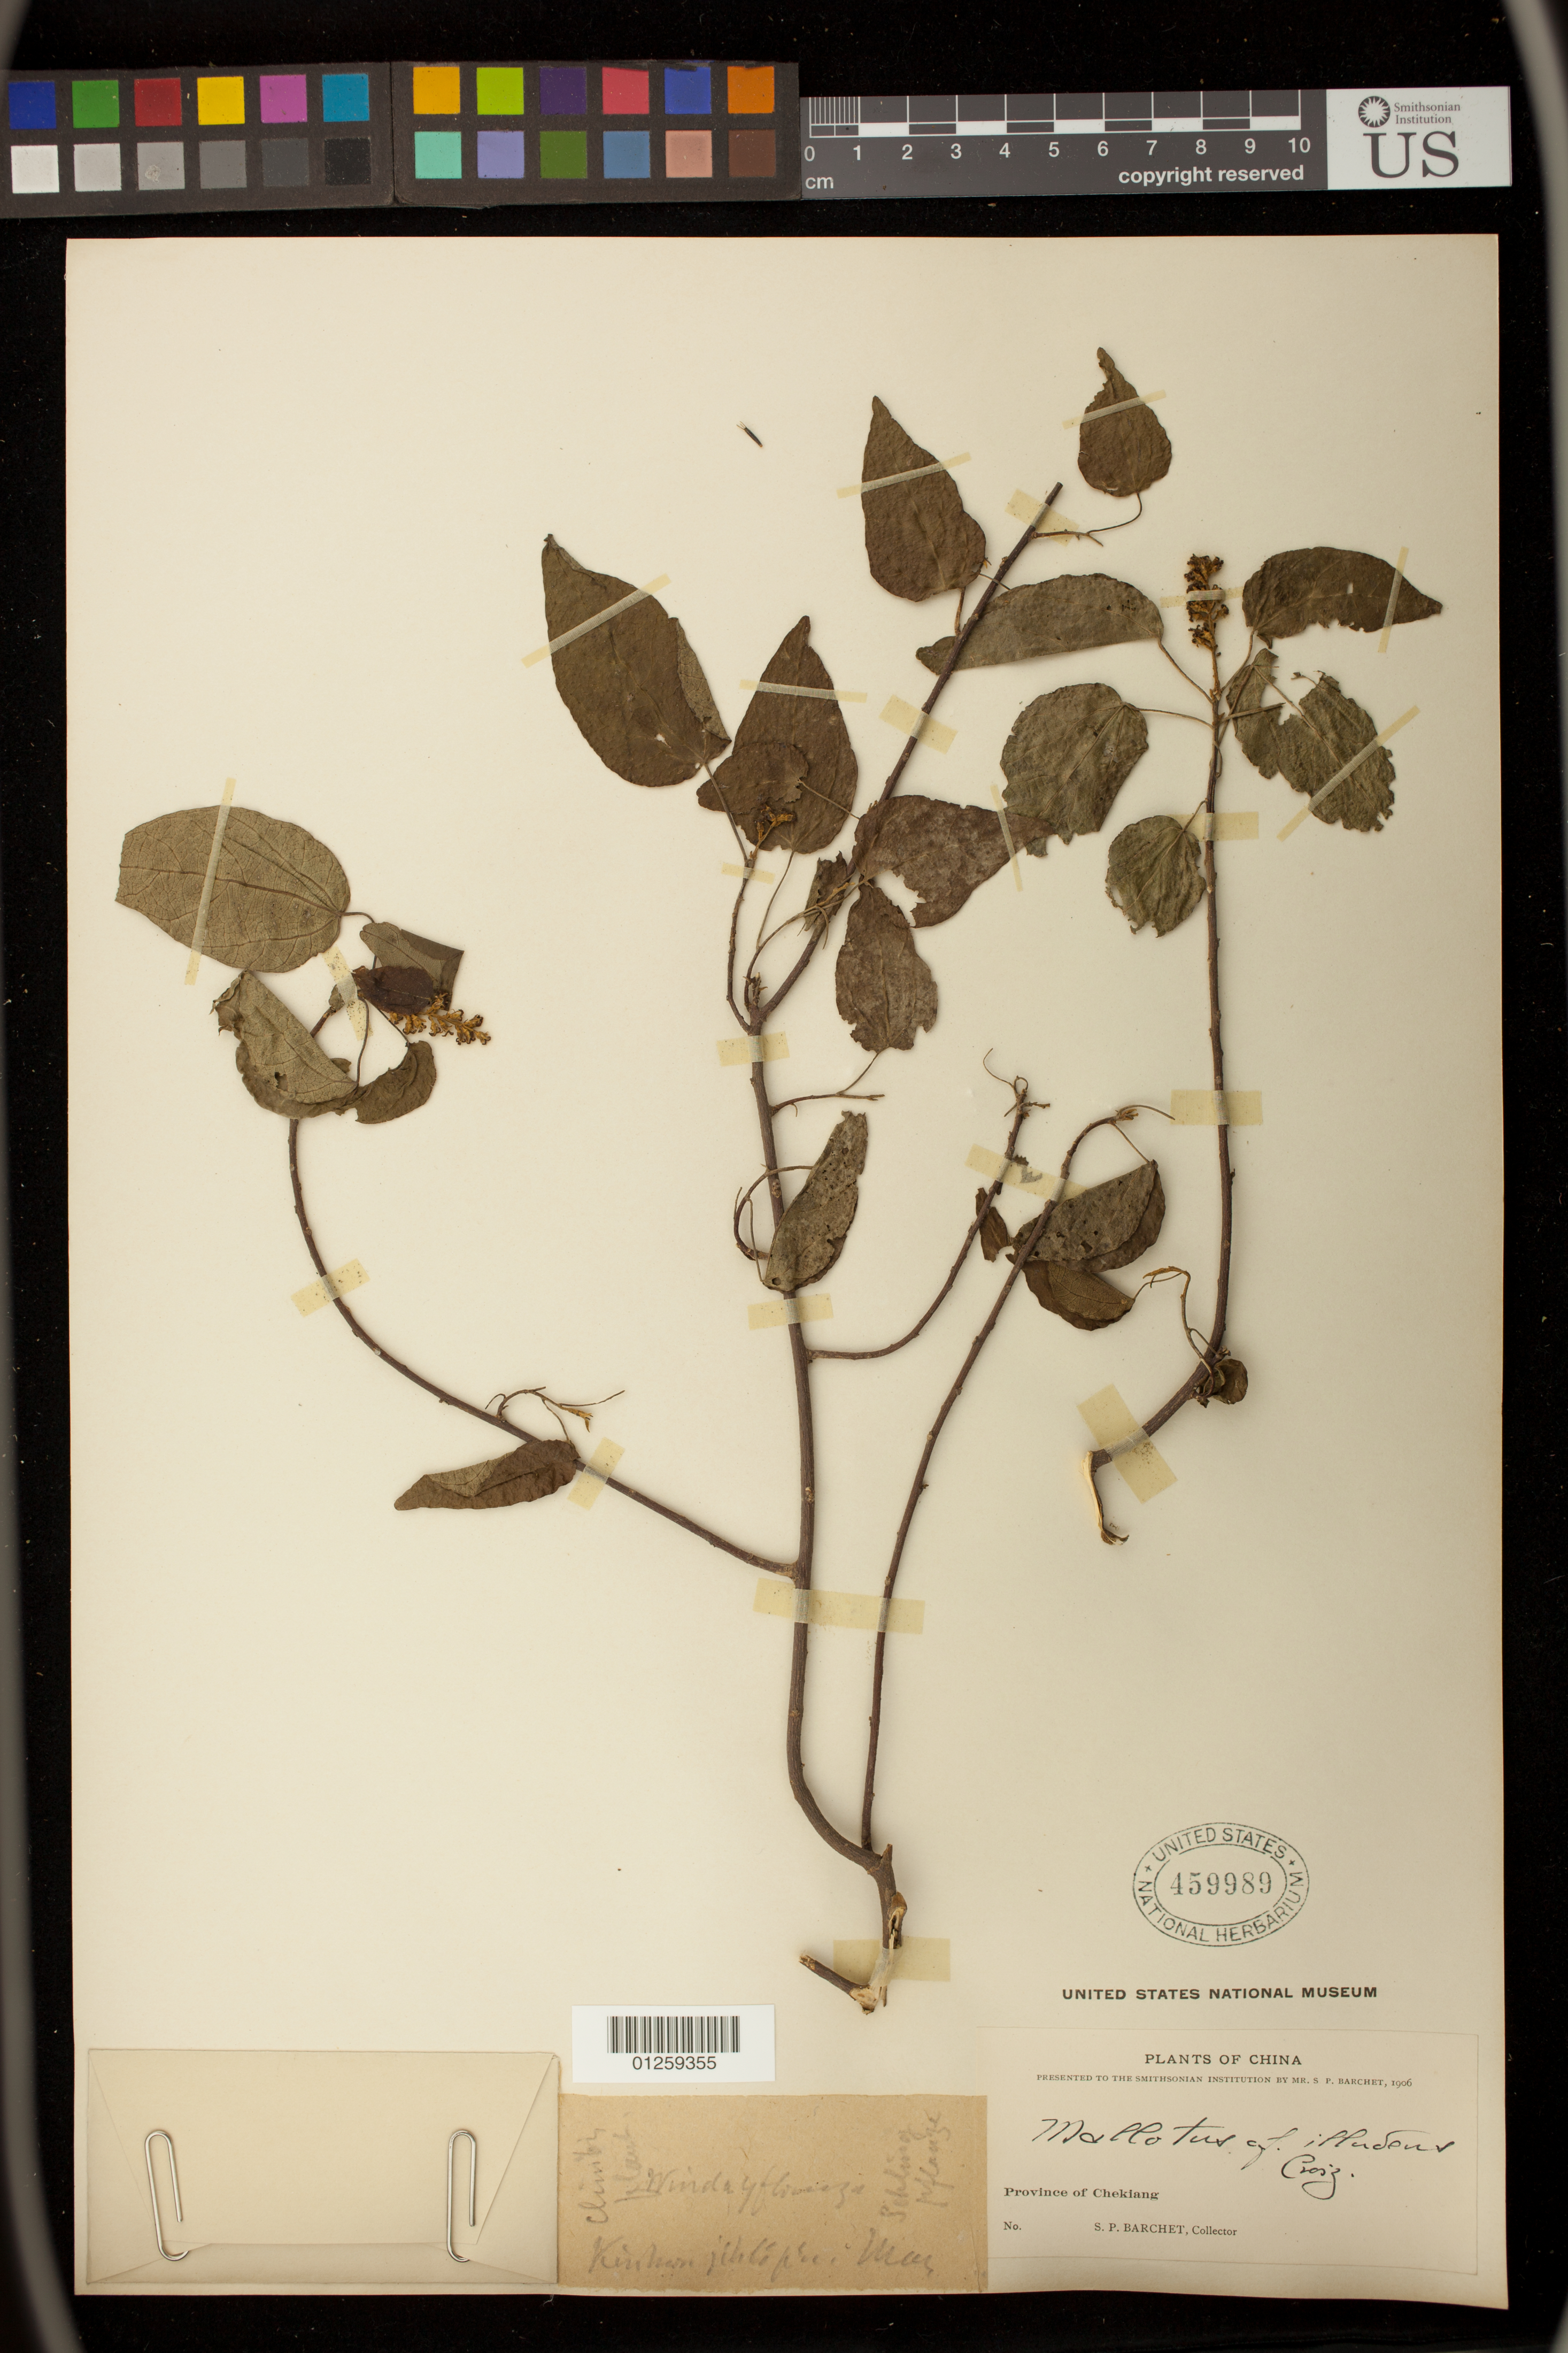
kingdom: Plantae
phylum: Tracheophyta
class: Magnoliopsida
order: Malpighiales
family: Euphorbiaceae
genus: Mallotus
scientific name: Mallotus repandus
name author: (Rottler) Müll. Arg.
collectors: S. P. Barchet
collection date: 1906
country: China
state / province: Zhejiang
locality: Province of Chekiang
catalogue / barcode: US 459989